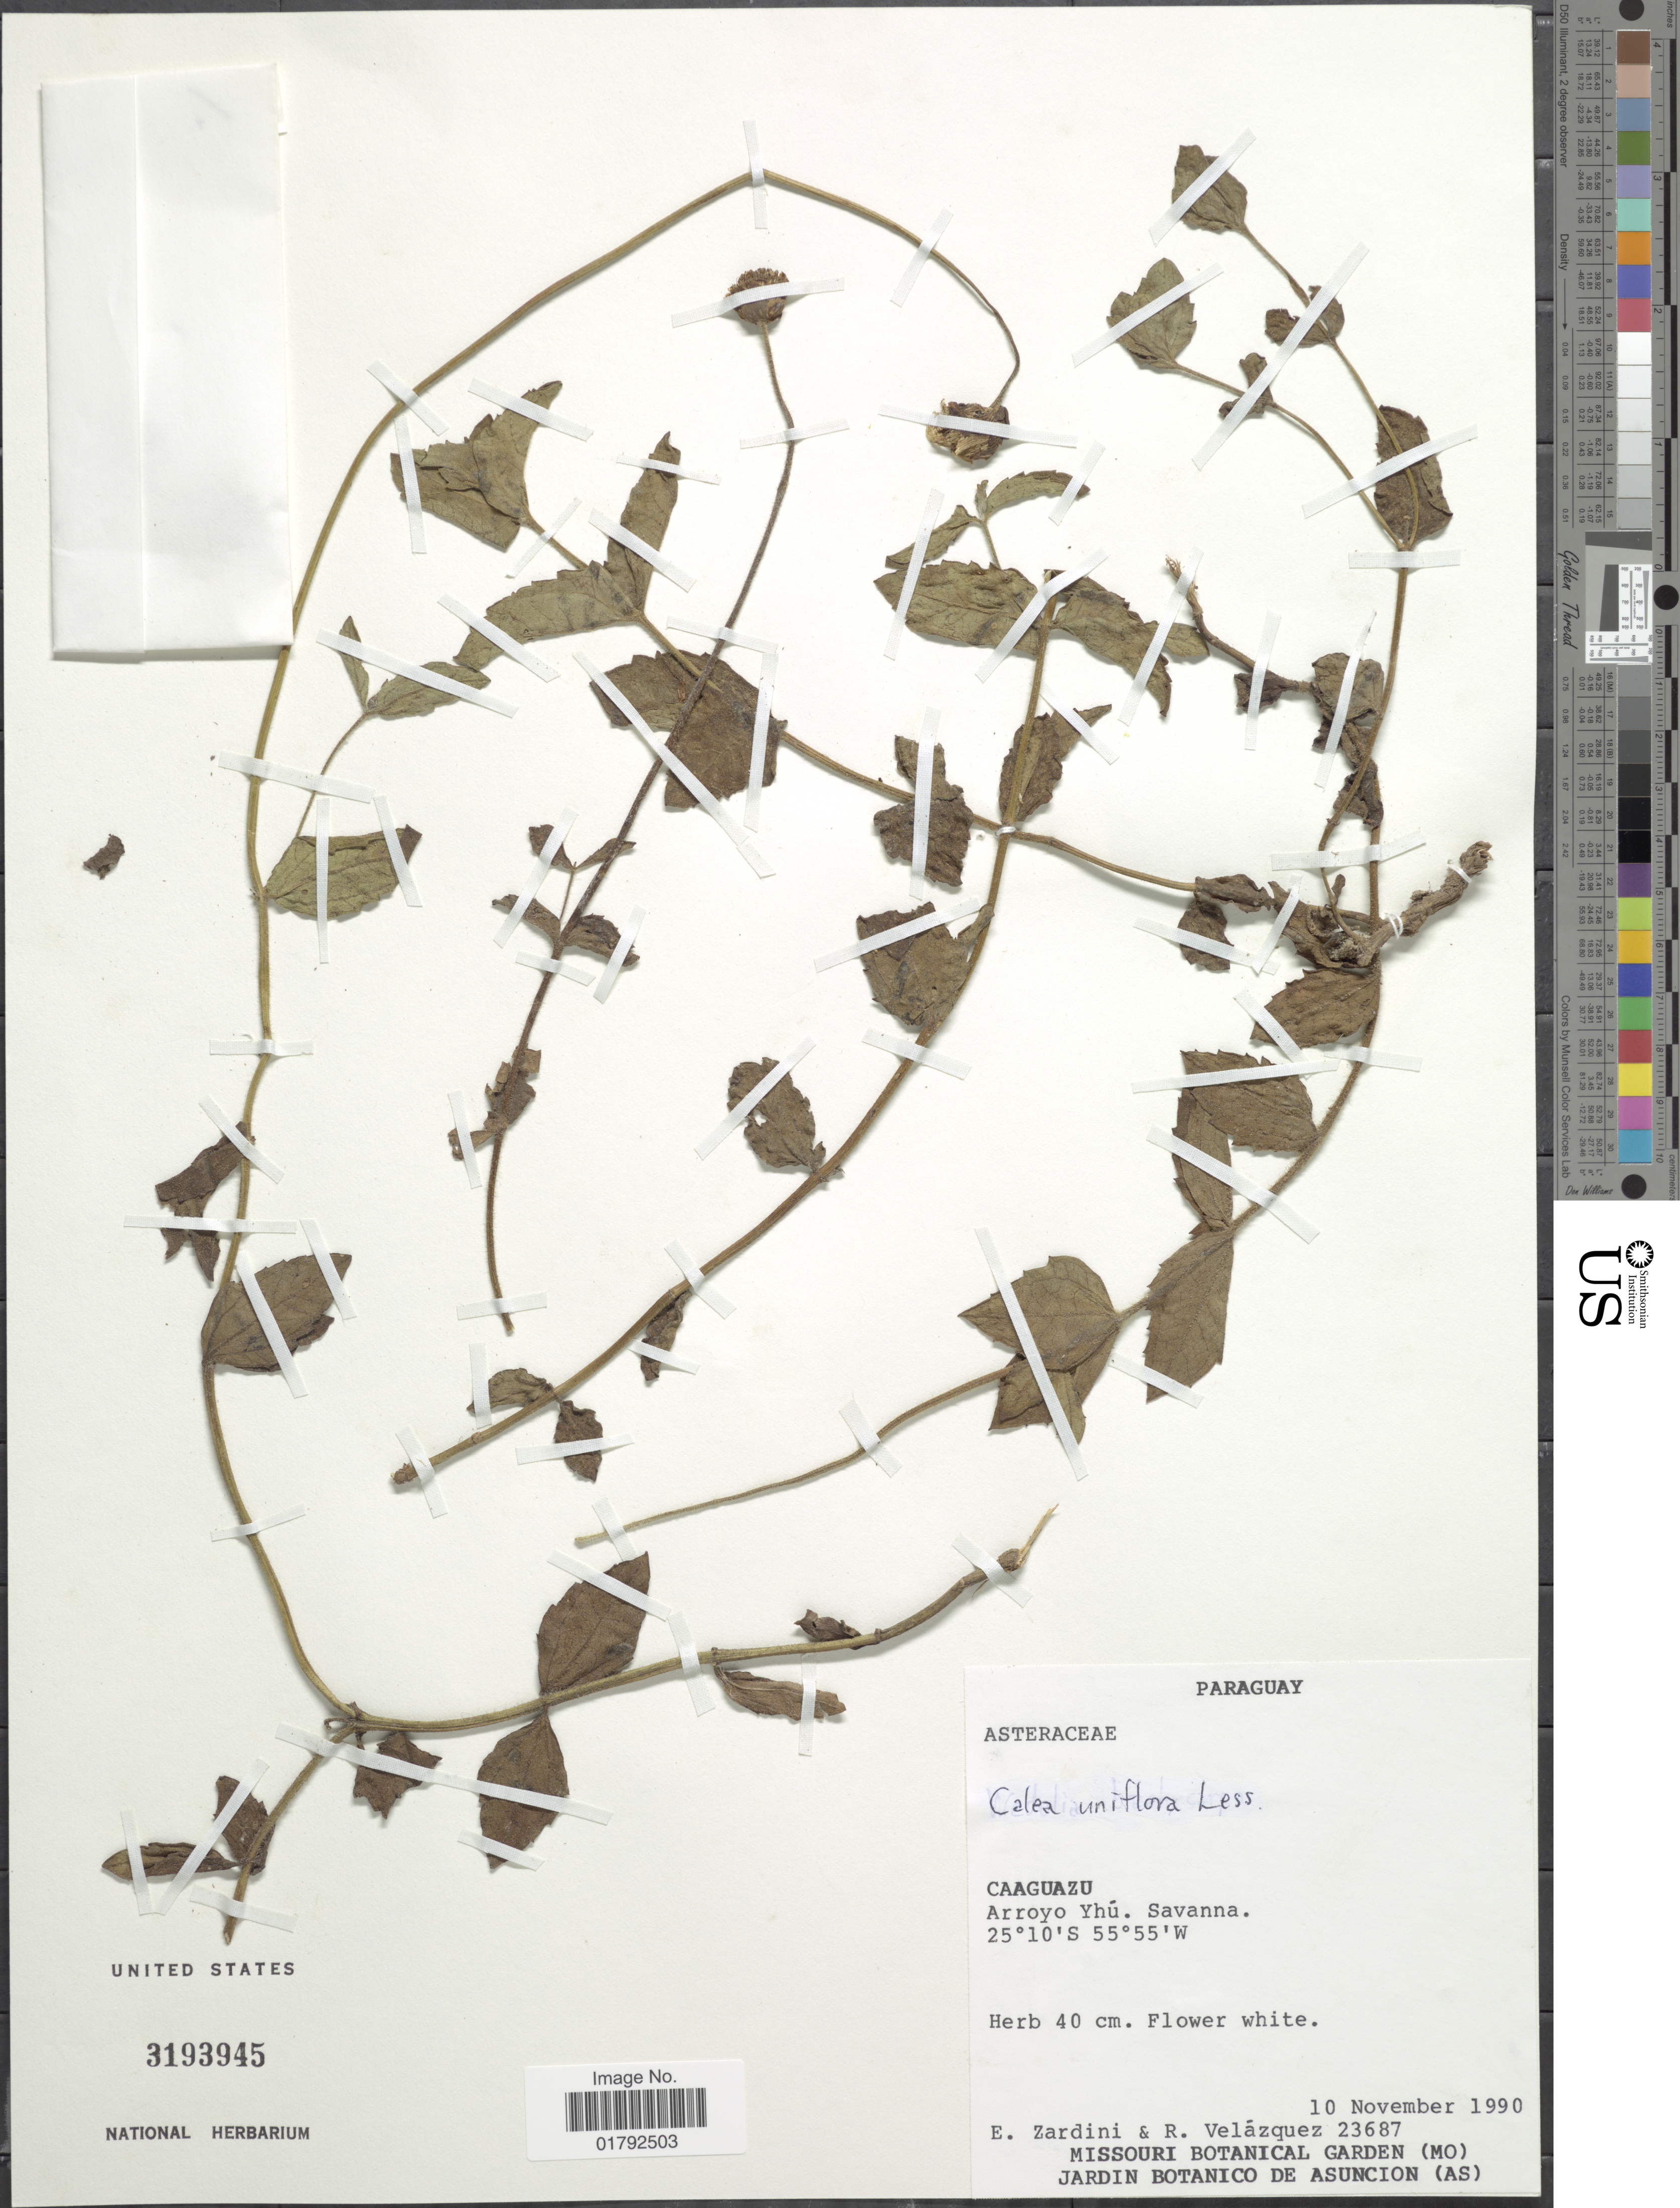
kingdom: Plantae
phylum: Tracheophyta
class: Magnoliopsida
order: Asterales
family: Asteraceae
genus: Calea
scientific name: Calea uniflora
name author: Less.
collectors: E. M. Zardini & R. Velázquez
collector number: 23687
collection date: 1990-11-10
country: Paraguay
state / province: Caaguazu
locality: Arroyo Yhu, savanna.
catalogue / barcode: US 3193945